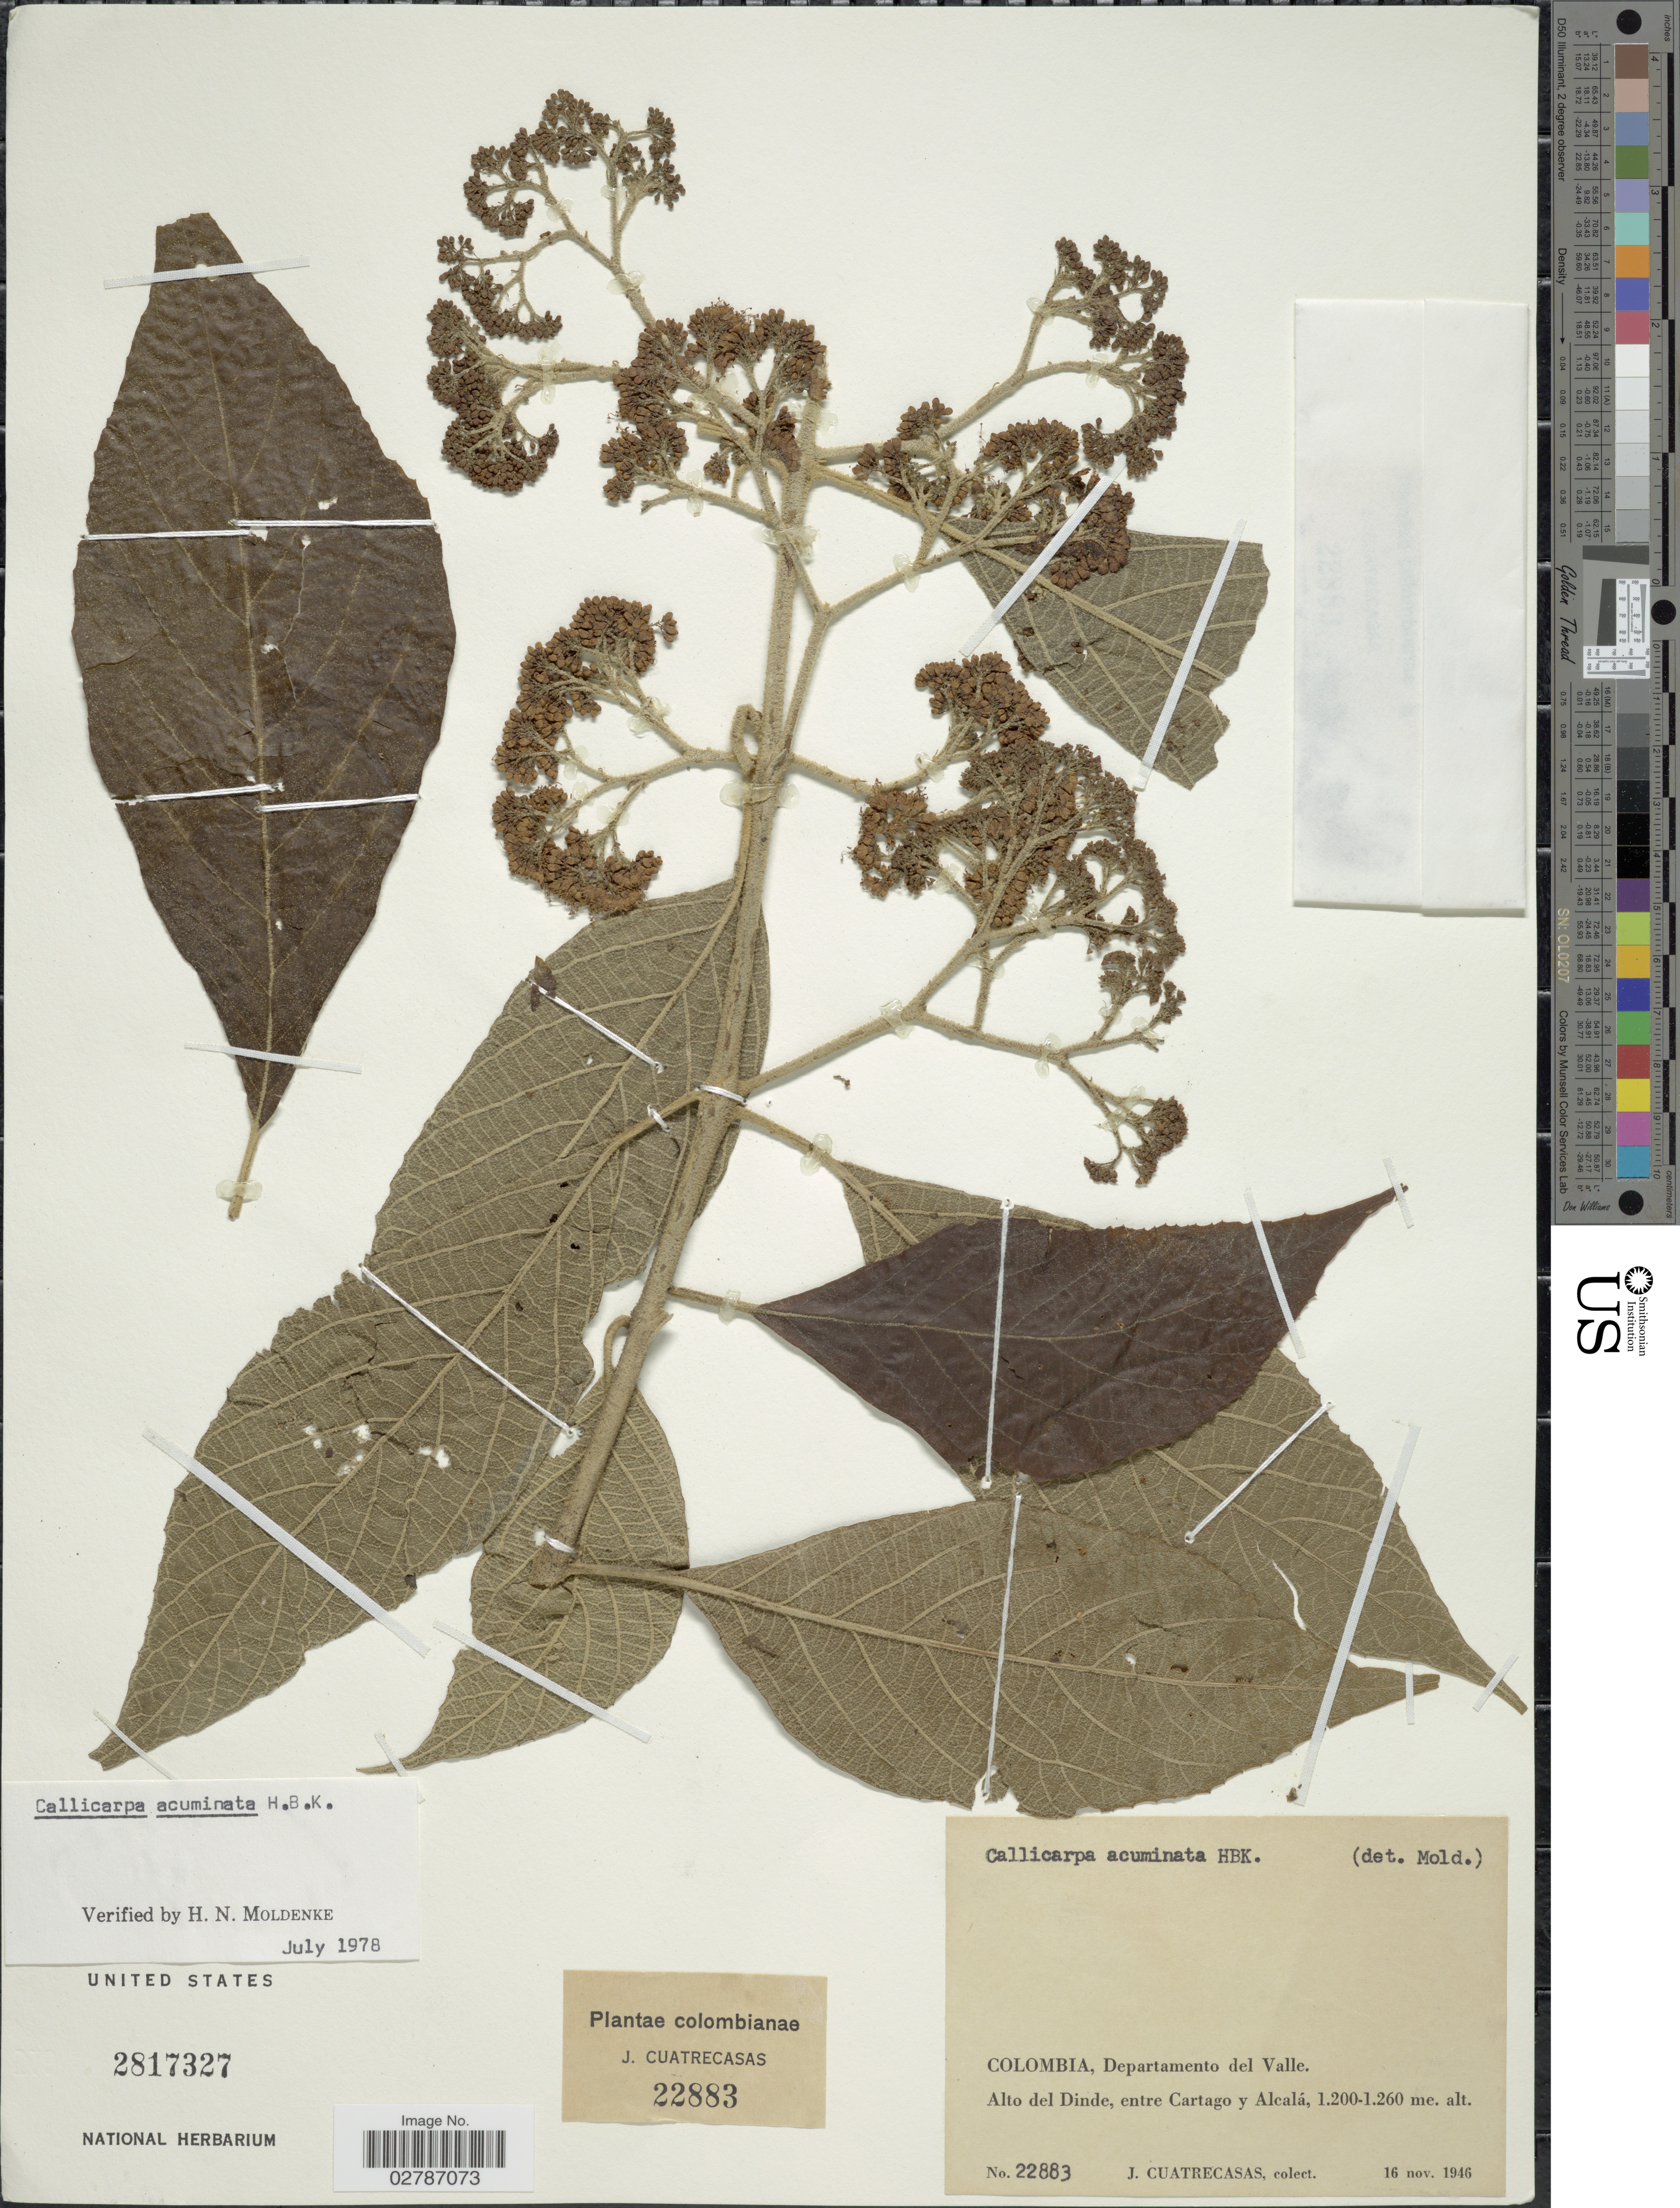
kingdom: Plantae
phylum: Tracheophyta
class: Magnoliopsida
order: Lamiales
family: Lamiaceae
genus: Callicarpa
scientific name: Callicarpa acuminata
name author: Kunth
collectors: J. Cuatrecasas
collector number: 22883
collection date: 1946-11-16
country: Colombia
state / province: Valle del Cauca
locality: Departamento del Valle. Alto del Dinde, entre Cartago y Alcalá.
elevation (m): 1200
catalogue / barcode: US 2817327